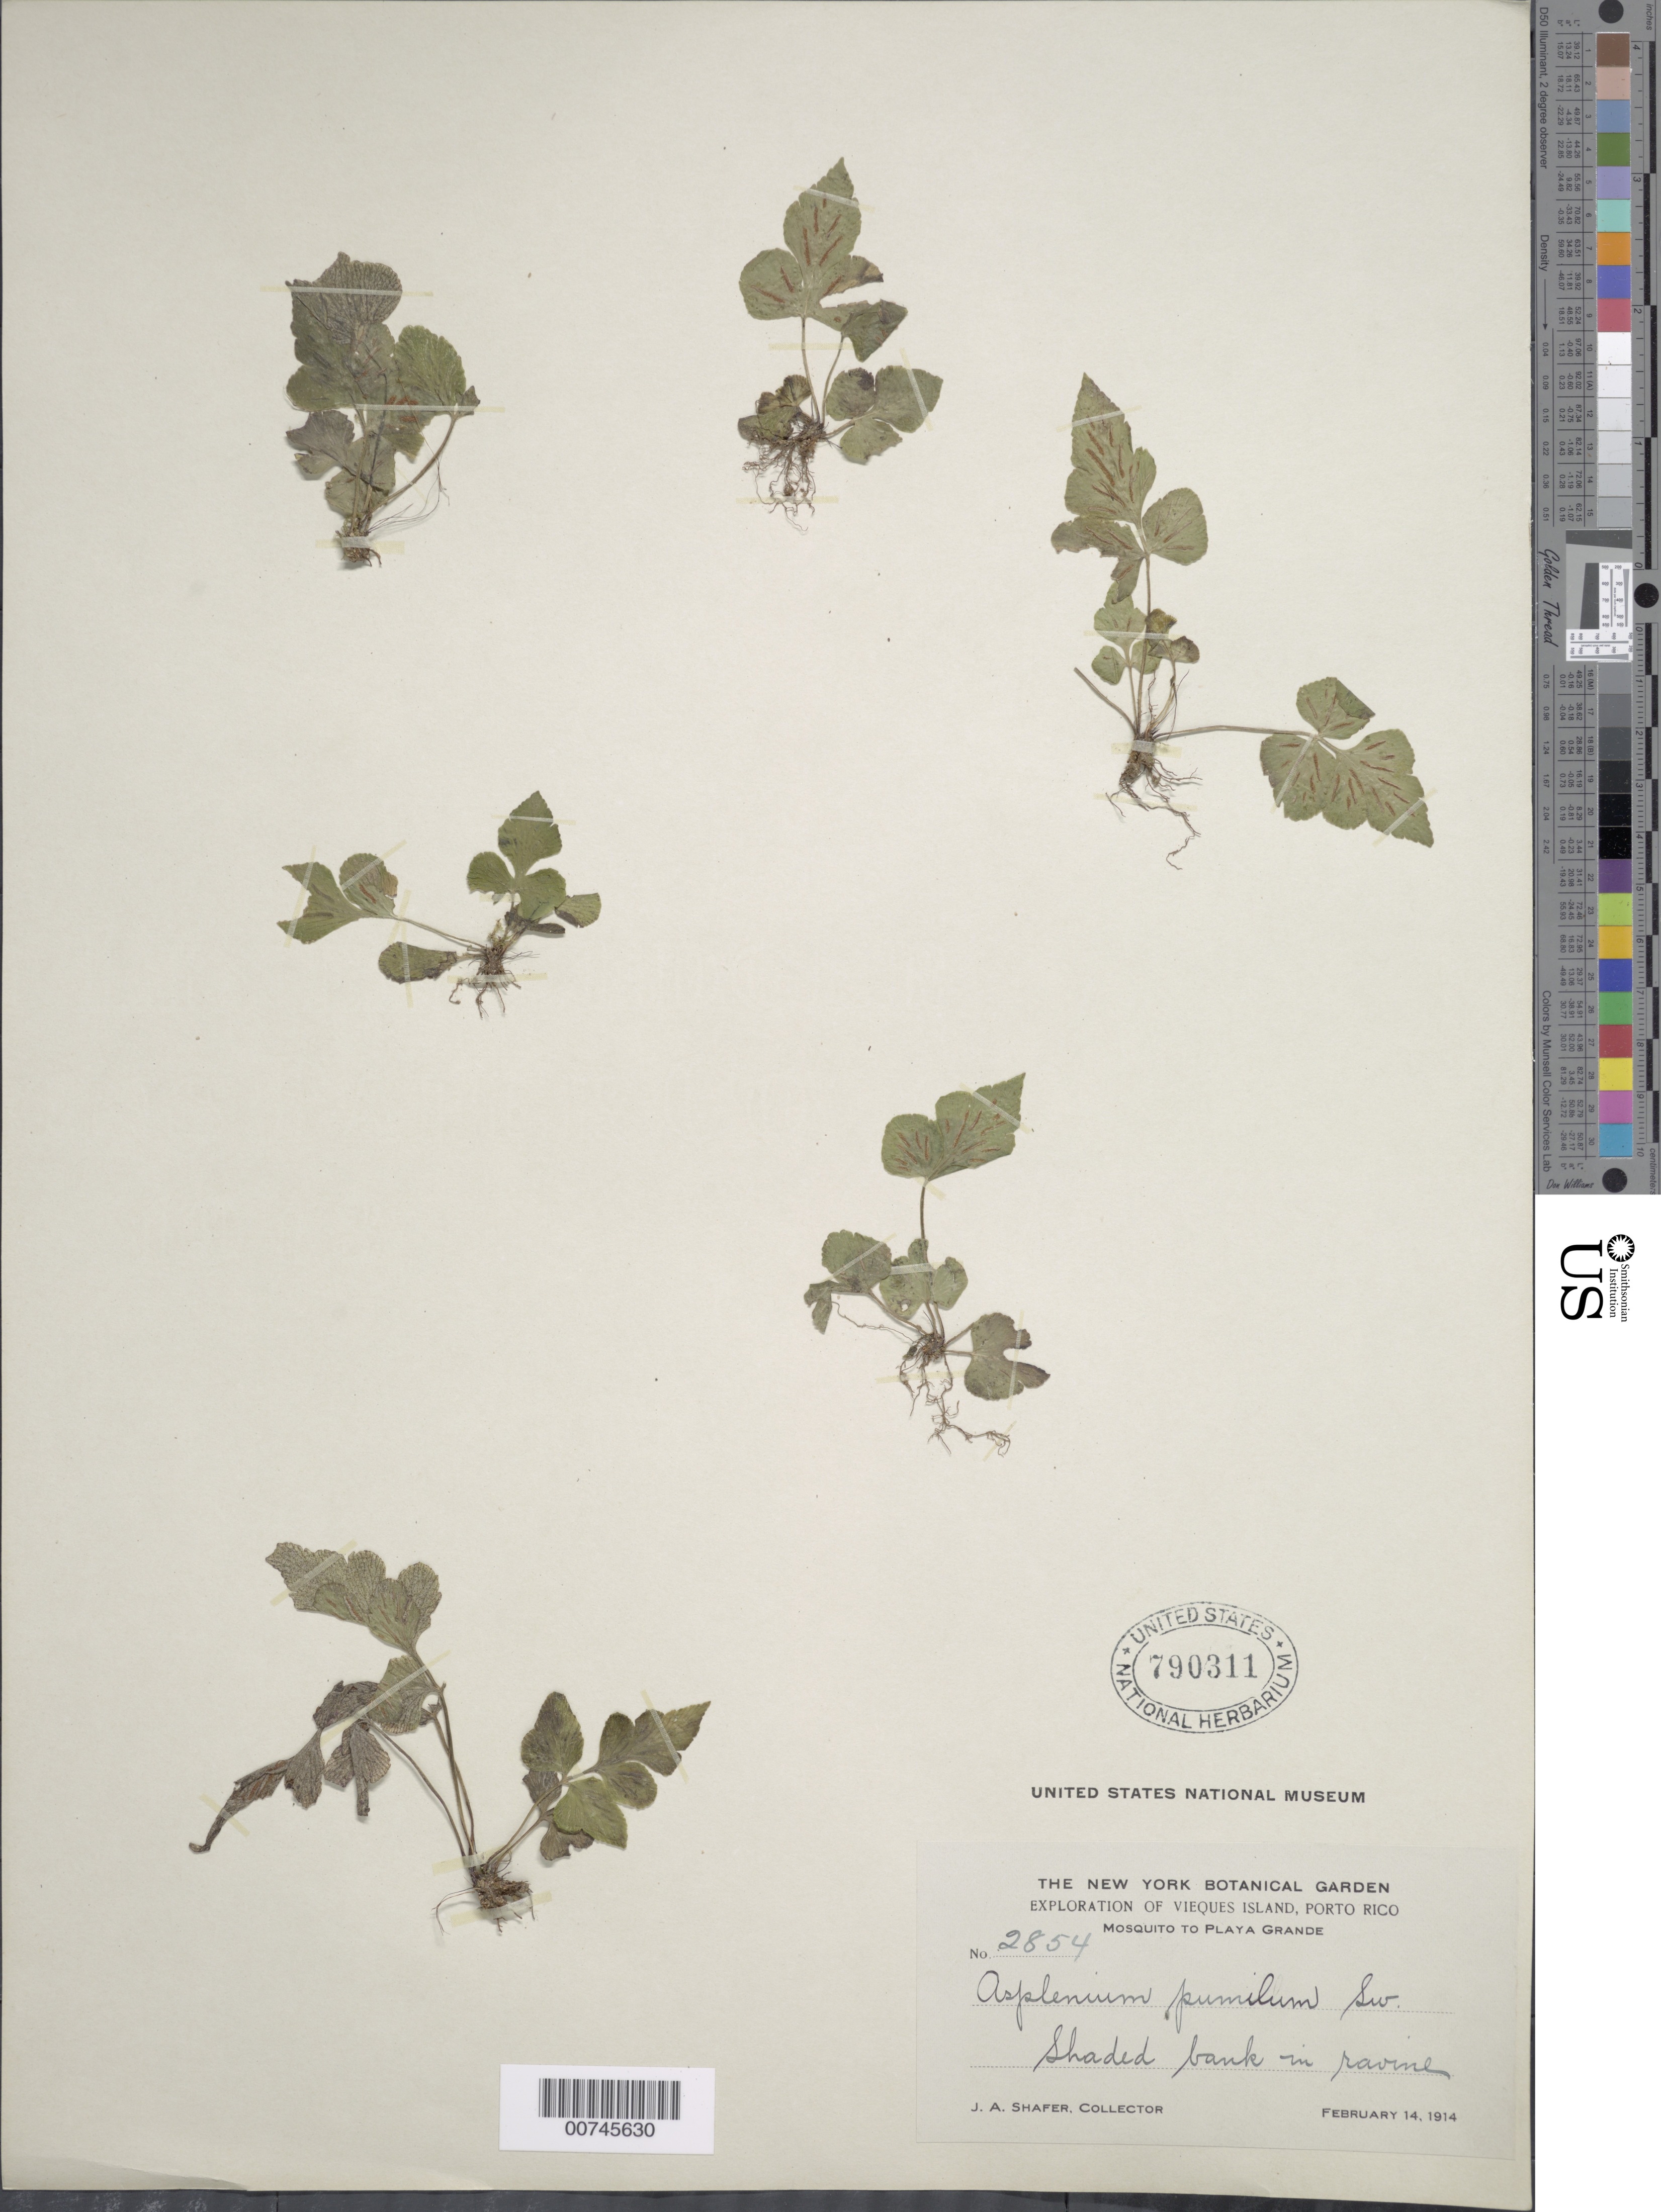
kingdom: Plantae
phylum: Tracheophyta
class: Polypodiopsida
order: Polypodiales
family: Aspleniaceae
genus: Asplenium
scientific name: Asplenium pumilum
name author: Sw.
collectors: J. A. Shafer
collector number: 2854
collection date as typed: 14 Feb 1914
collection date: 1914-02-14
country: Puerto Rico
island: Vieques I.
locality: Mosquito to Playa Grande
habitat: Shaded bank in ravine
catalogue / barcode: US 790311